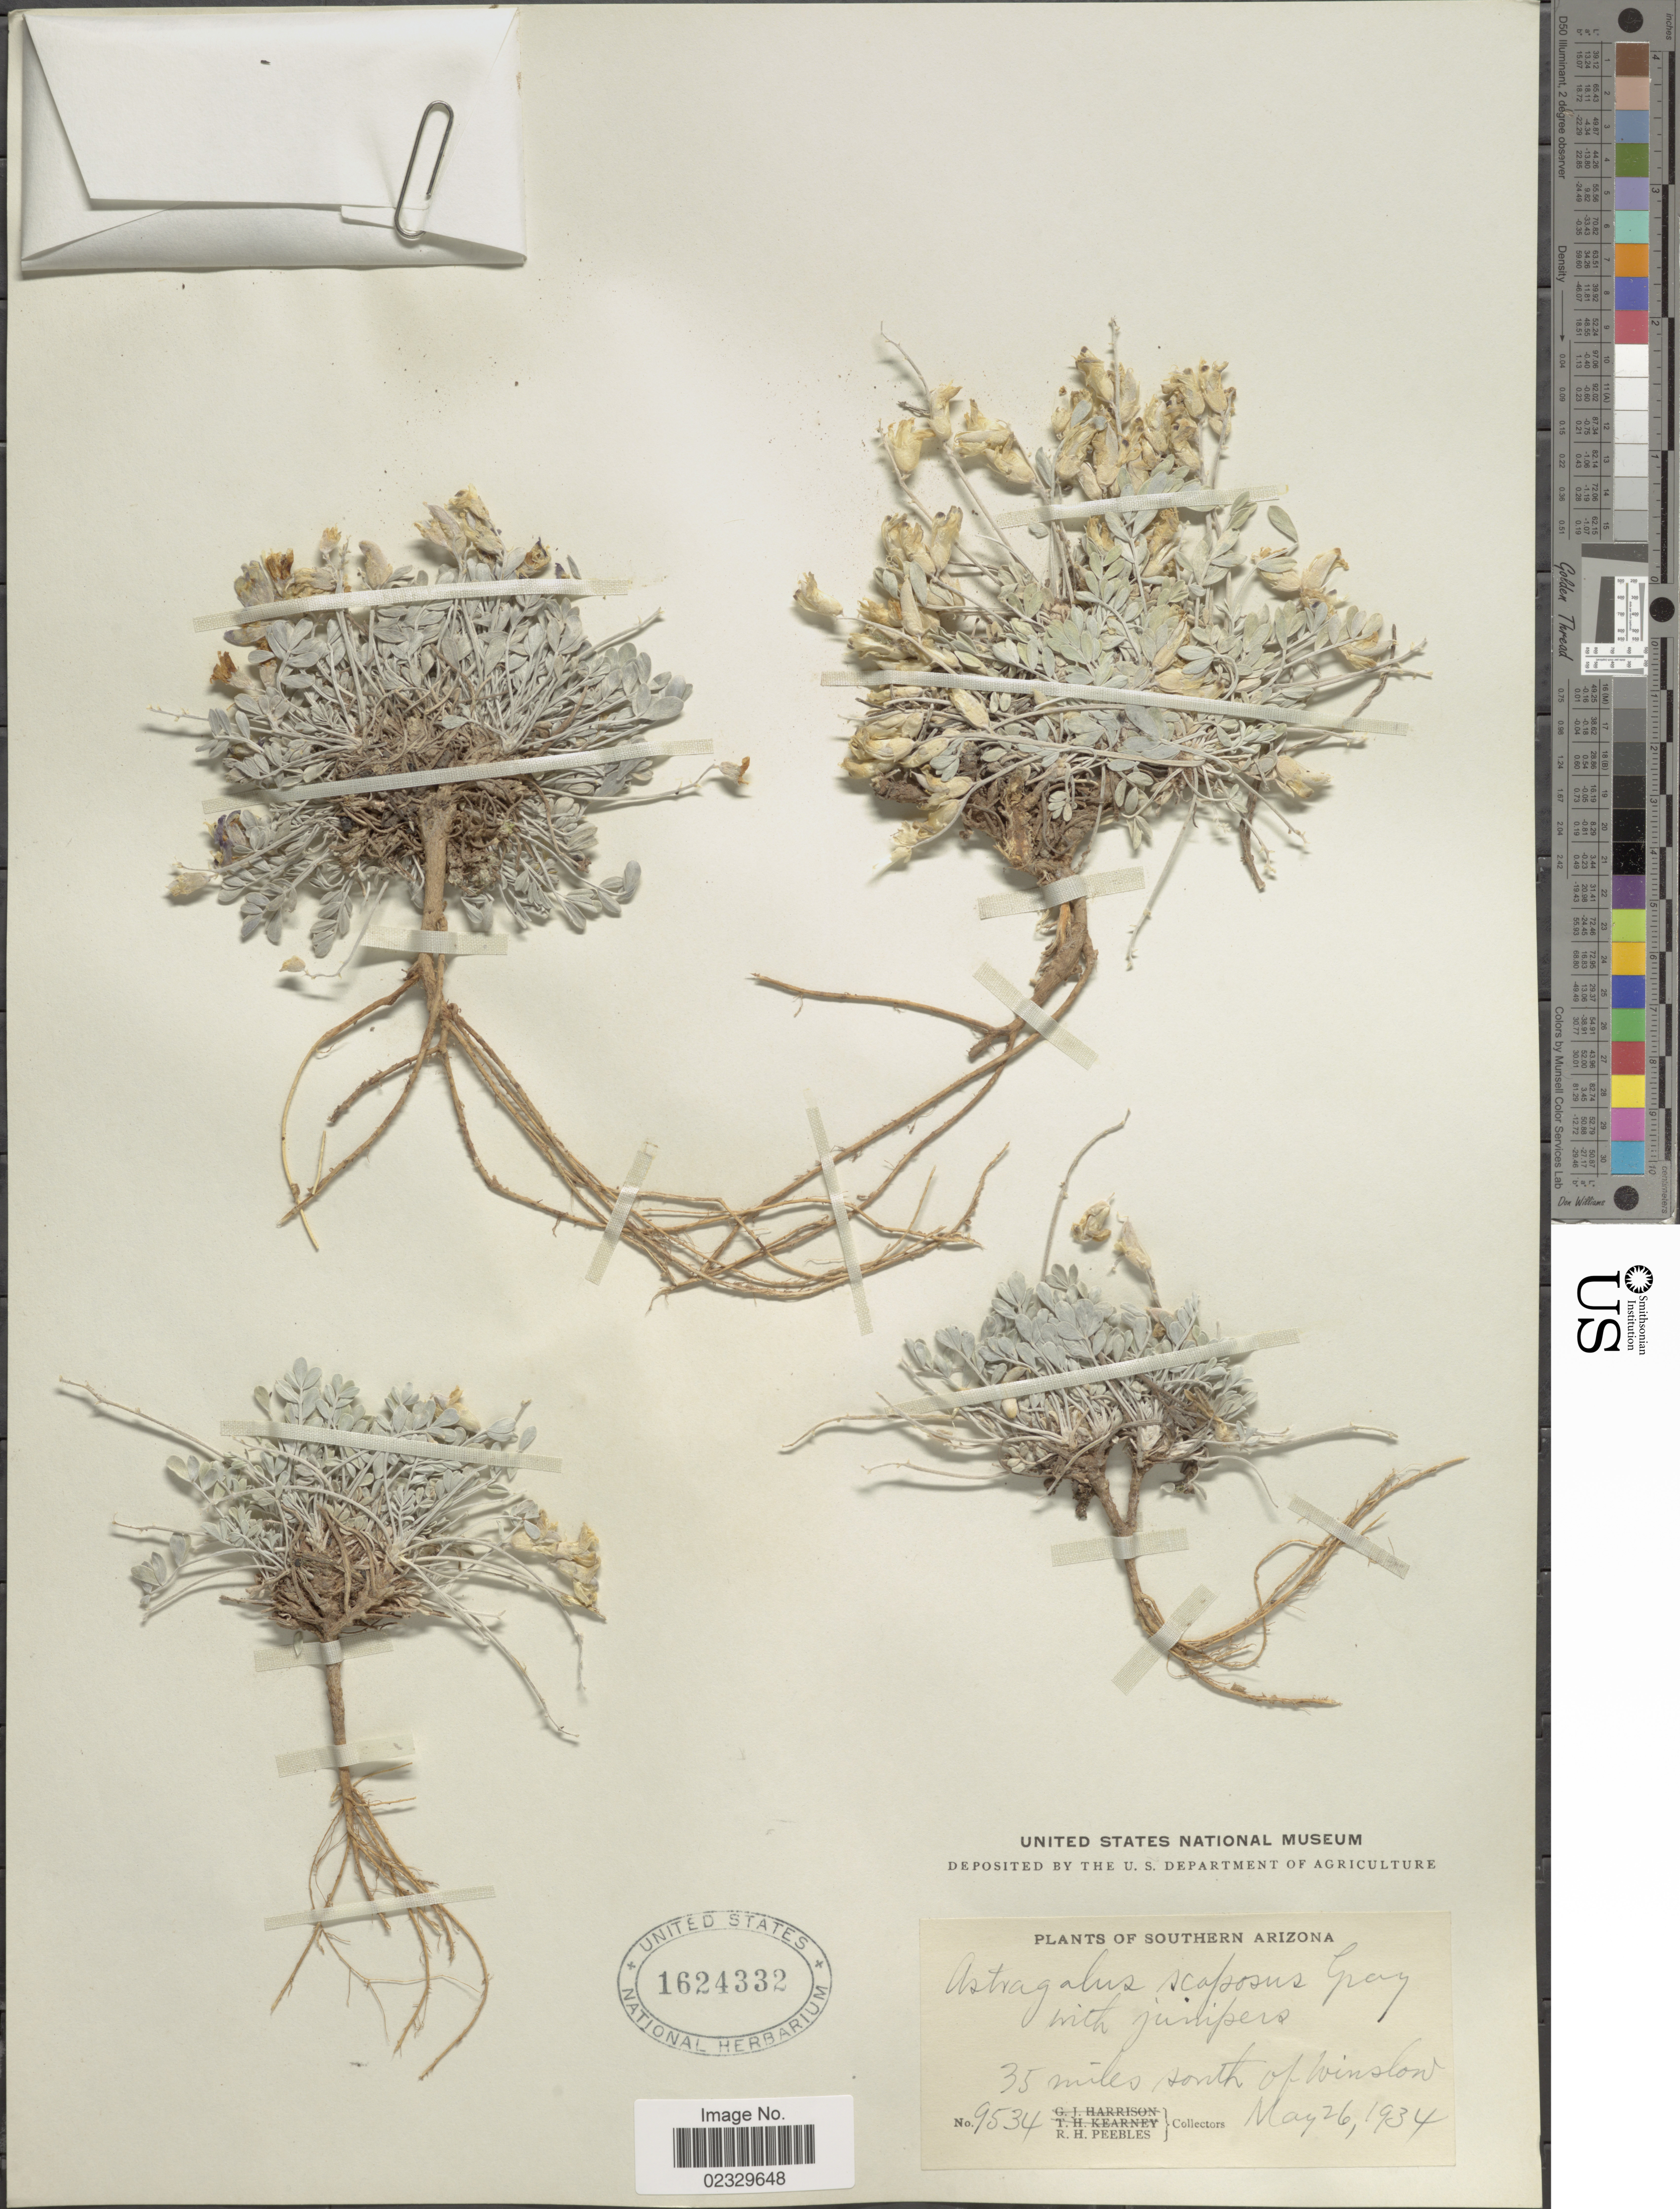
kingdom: Plantae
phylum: Tracheophyta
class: Magnoliopsida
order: Fabales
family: Fabaceae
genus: Astragalus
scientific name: Astragalus calycosus var. scaposus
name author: (A. Gray) M.E. Jones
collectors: R. H. Peebles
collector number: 9534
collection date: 1934-05-26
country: United States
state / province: Arizona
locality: Southern Arizona. 35 miles south of Winslow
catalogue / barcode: US 1624332